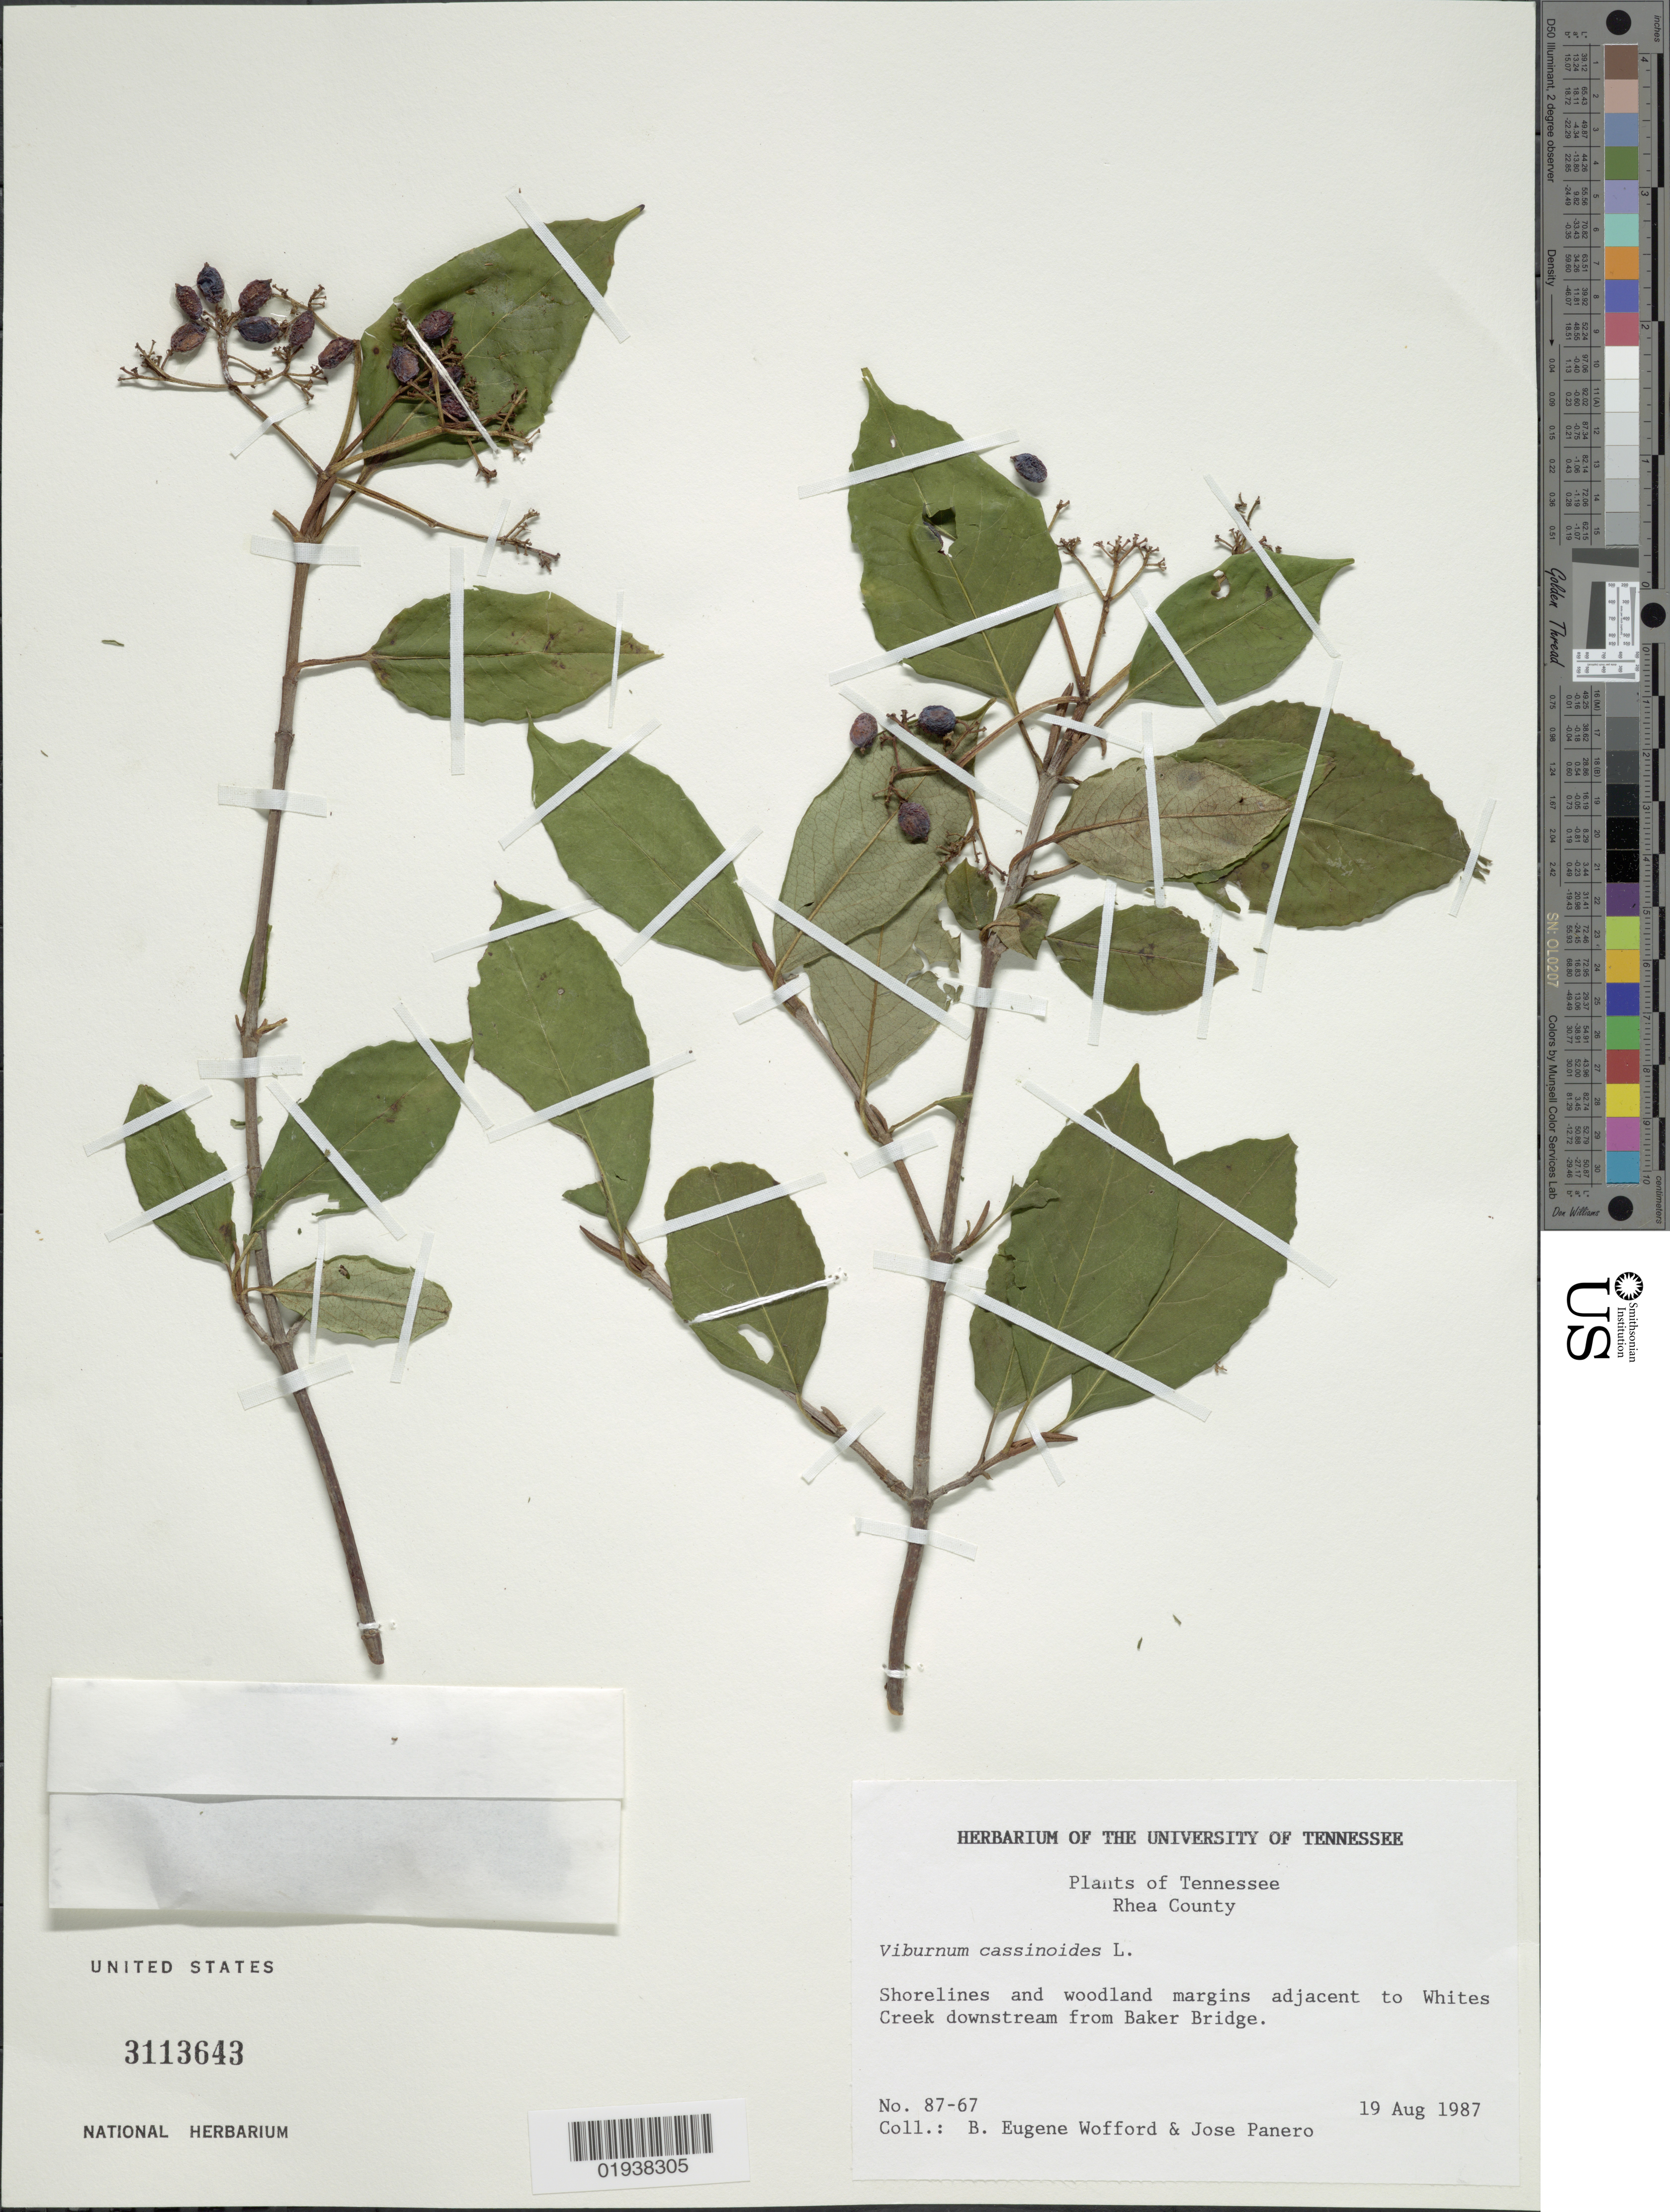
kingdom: Plantae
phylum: Tracheophyta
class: Magnoliopsida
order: Dipsacales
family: Viburnaceae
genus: Viburnum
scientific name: Viburnum cassinoides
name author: L.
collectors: B. Wofford & J. L. Panero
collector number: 87-67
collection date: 1987-08-19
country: United States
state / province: Tennessee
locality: Rhea County. Shorelines and woodland margins adjacent to Whites Creek downstream from Baker Bridge.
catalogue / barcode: US 3113643